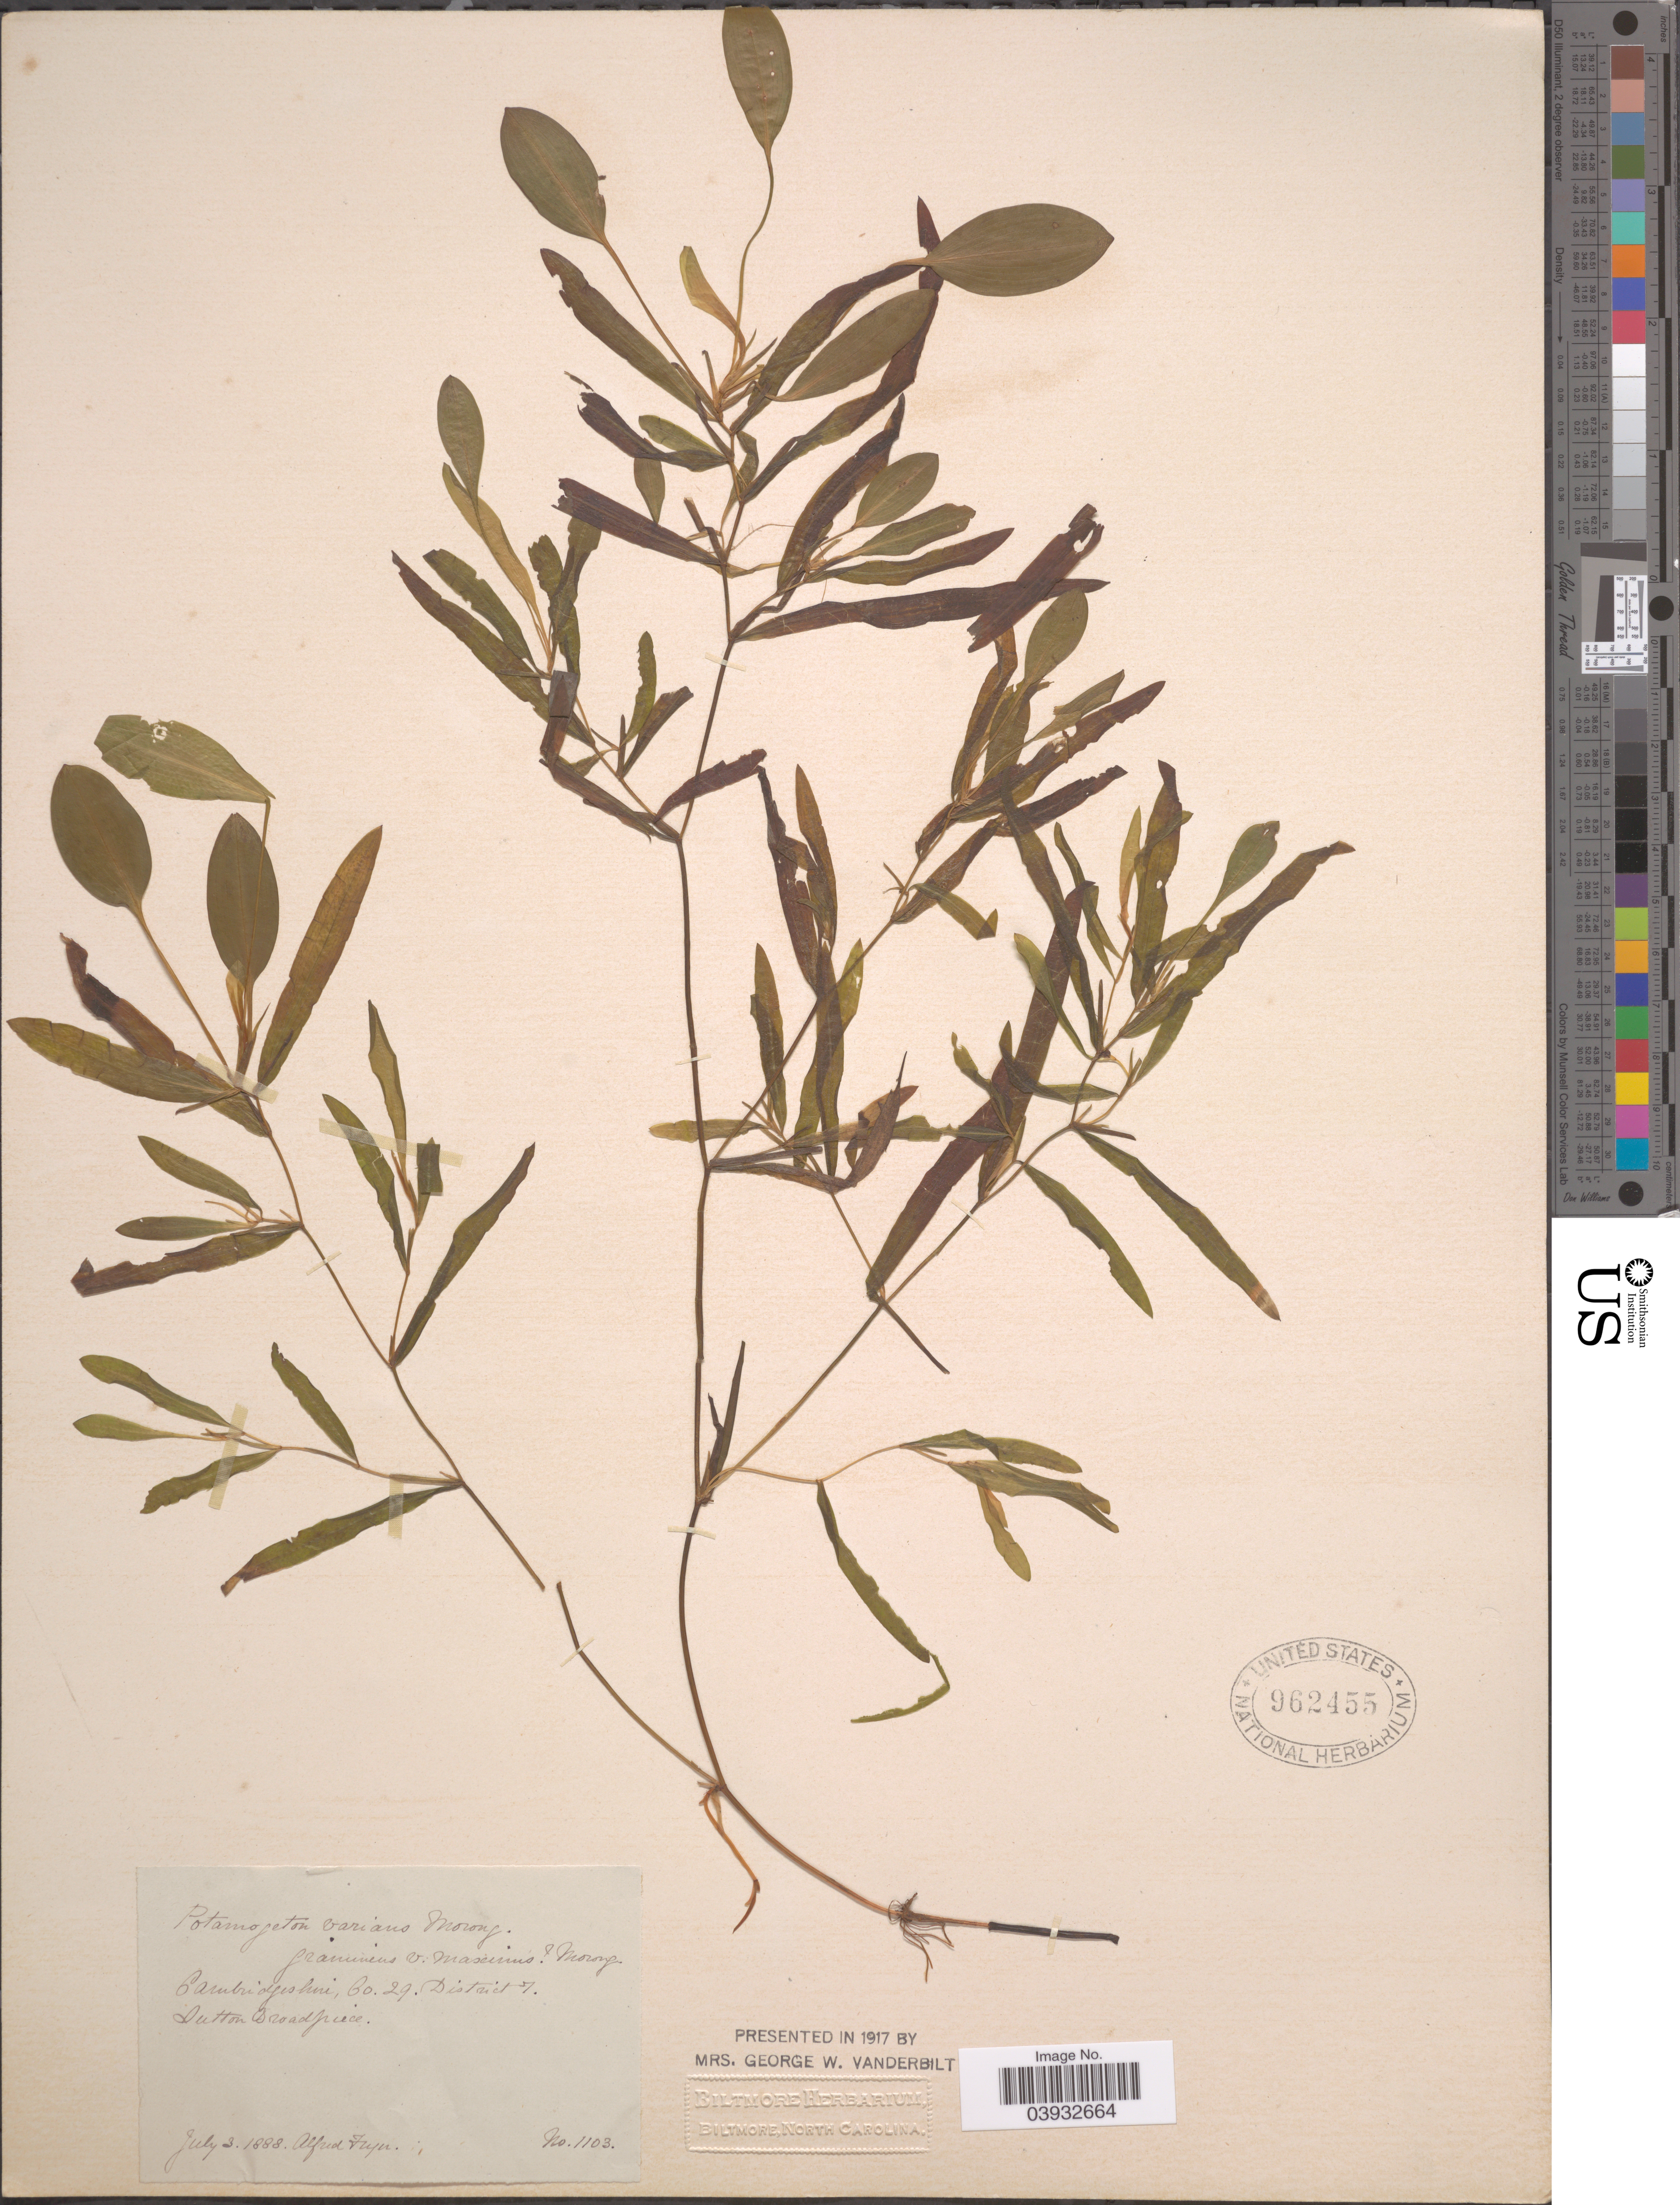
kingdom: Plantae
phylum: Tracheophyta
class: Liliopsida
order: Alismatales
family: Potamogetonaceae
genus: Potamogeton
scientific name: Potamogeton varians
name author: Morong ex Fryer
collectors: A. Fryer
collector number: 1103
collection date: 1888-07-03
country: United Kingdom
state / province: England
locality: Cambridgeshire, Co. 29. District 7. Sutton Broadpiece.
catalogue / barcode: US 962455